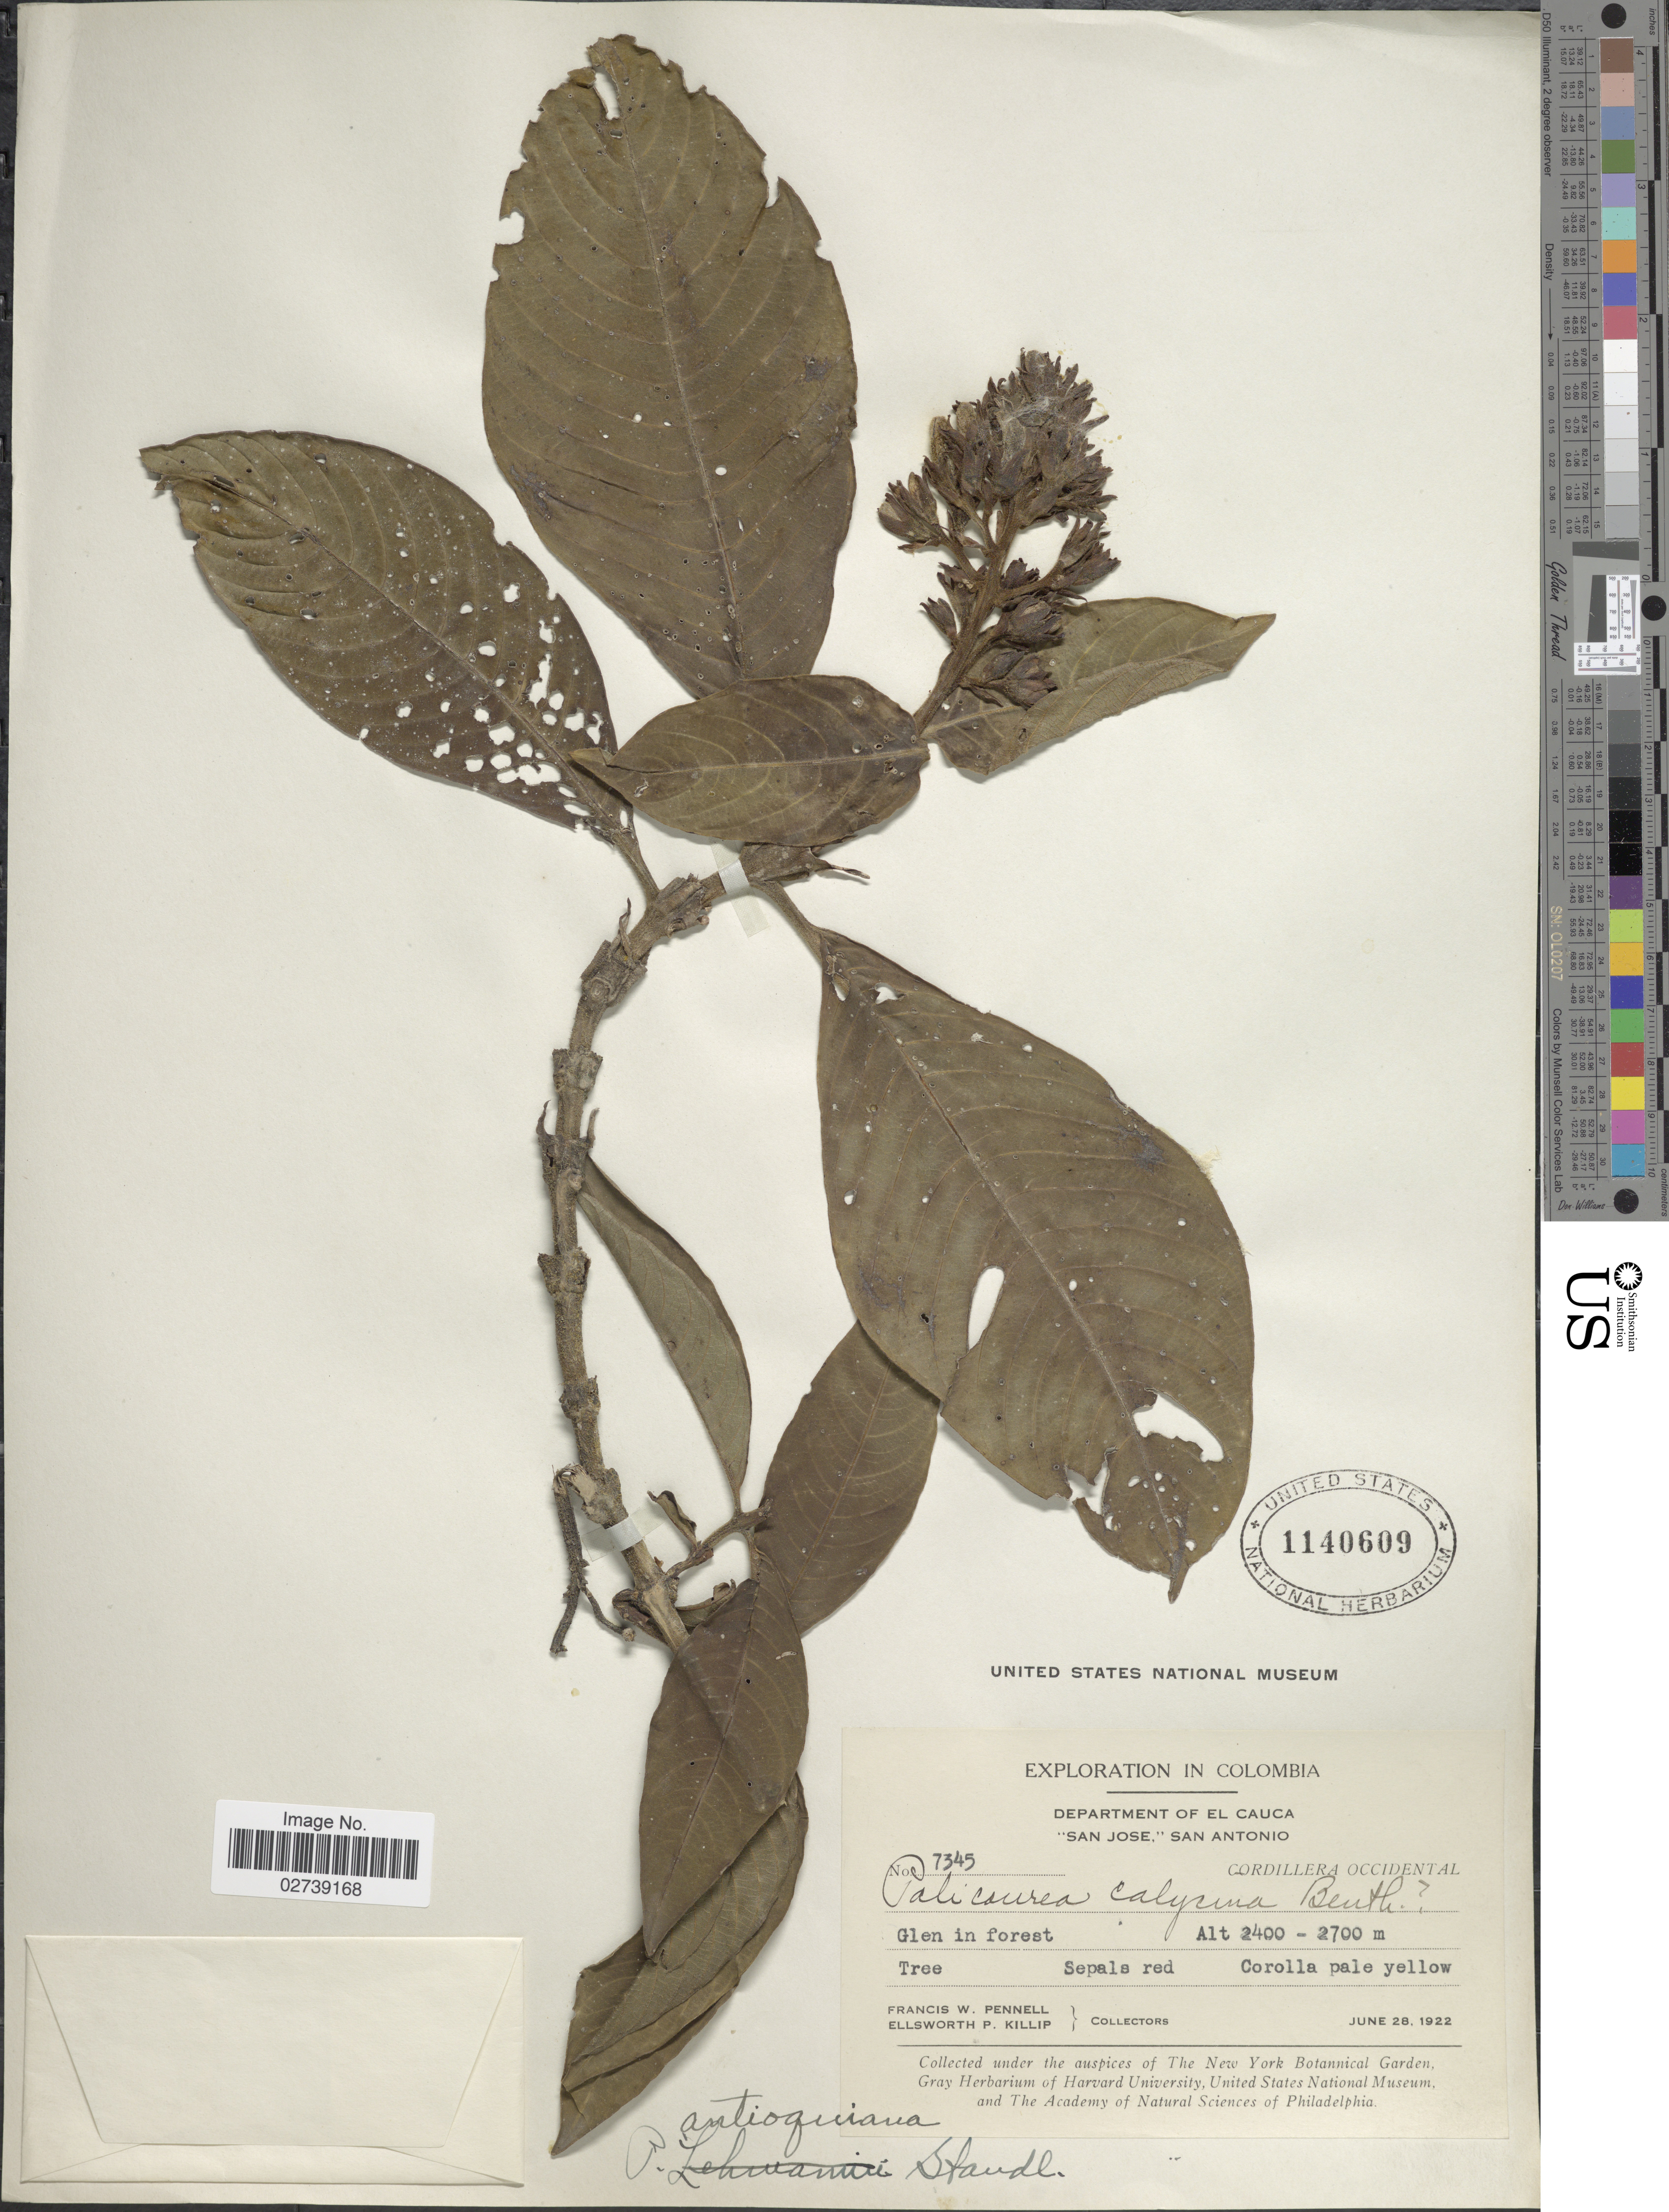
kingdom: Plantae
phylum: Tracheophyta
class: Magnoliopsida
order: Gentianales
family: Rubiaceae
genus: Palicourea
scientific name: Palicourea antioquiana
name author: Standl.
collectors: F. W. Pennell & E. P. Killip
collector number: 7345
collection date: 1922-06-28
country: Colombia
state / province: Cauca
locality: Department of el Cauca. "San Jose,"San Antonio. Cordillera Occidental.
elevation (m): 2400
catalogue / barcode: US 1140609